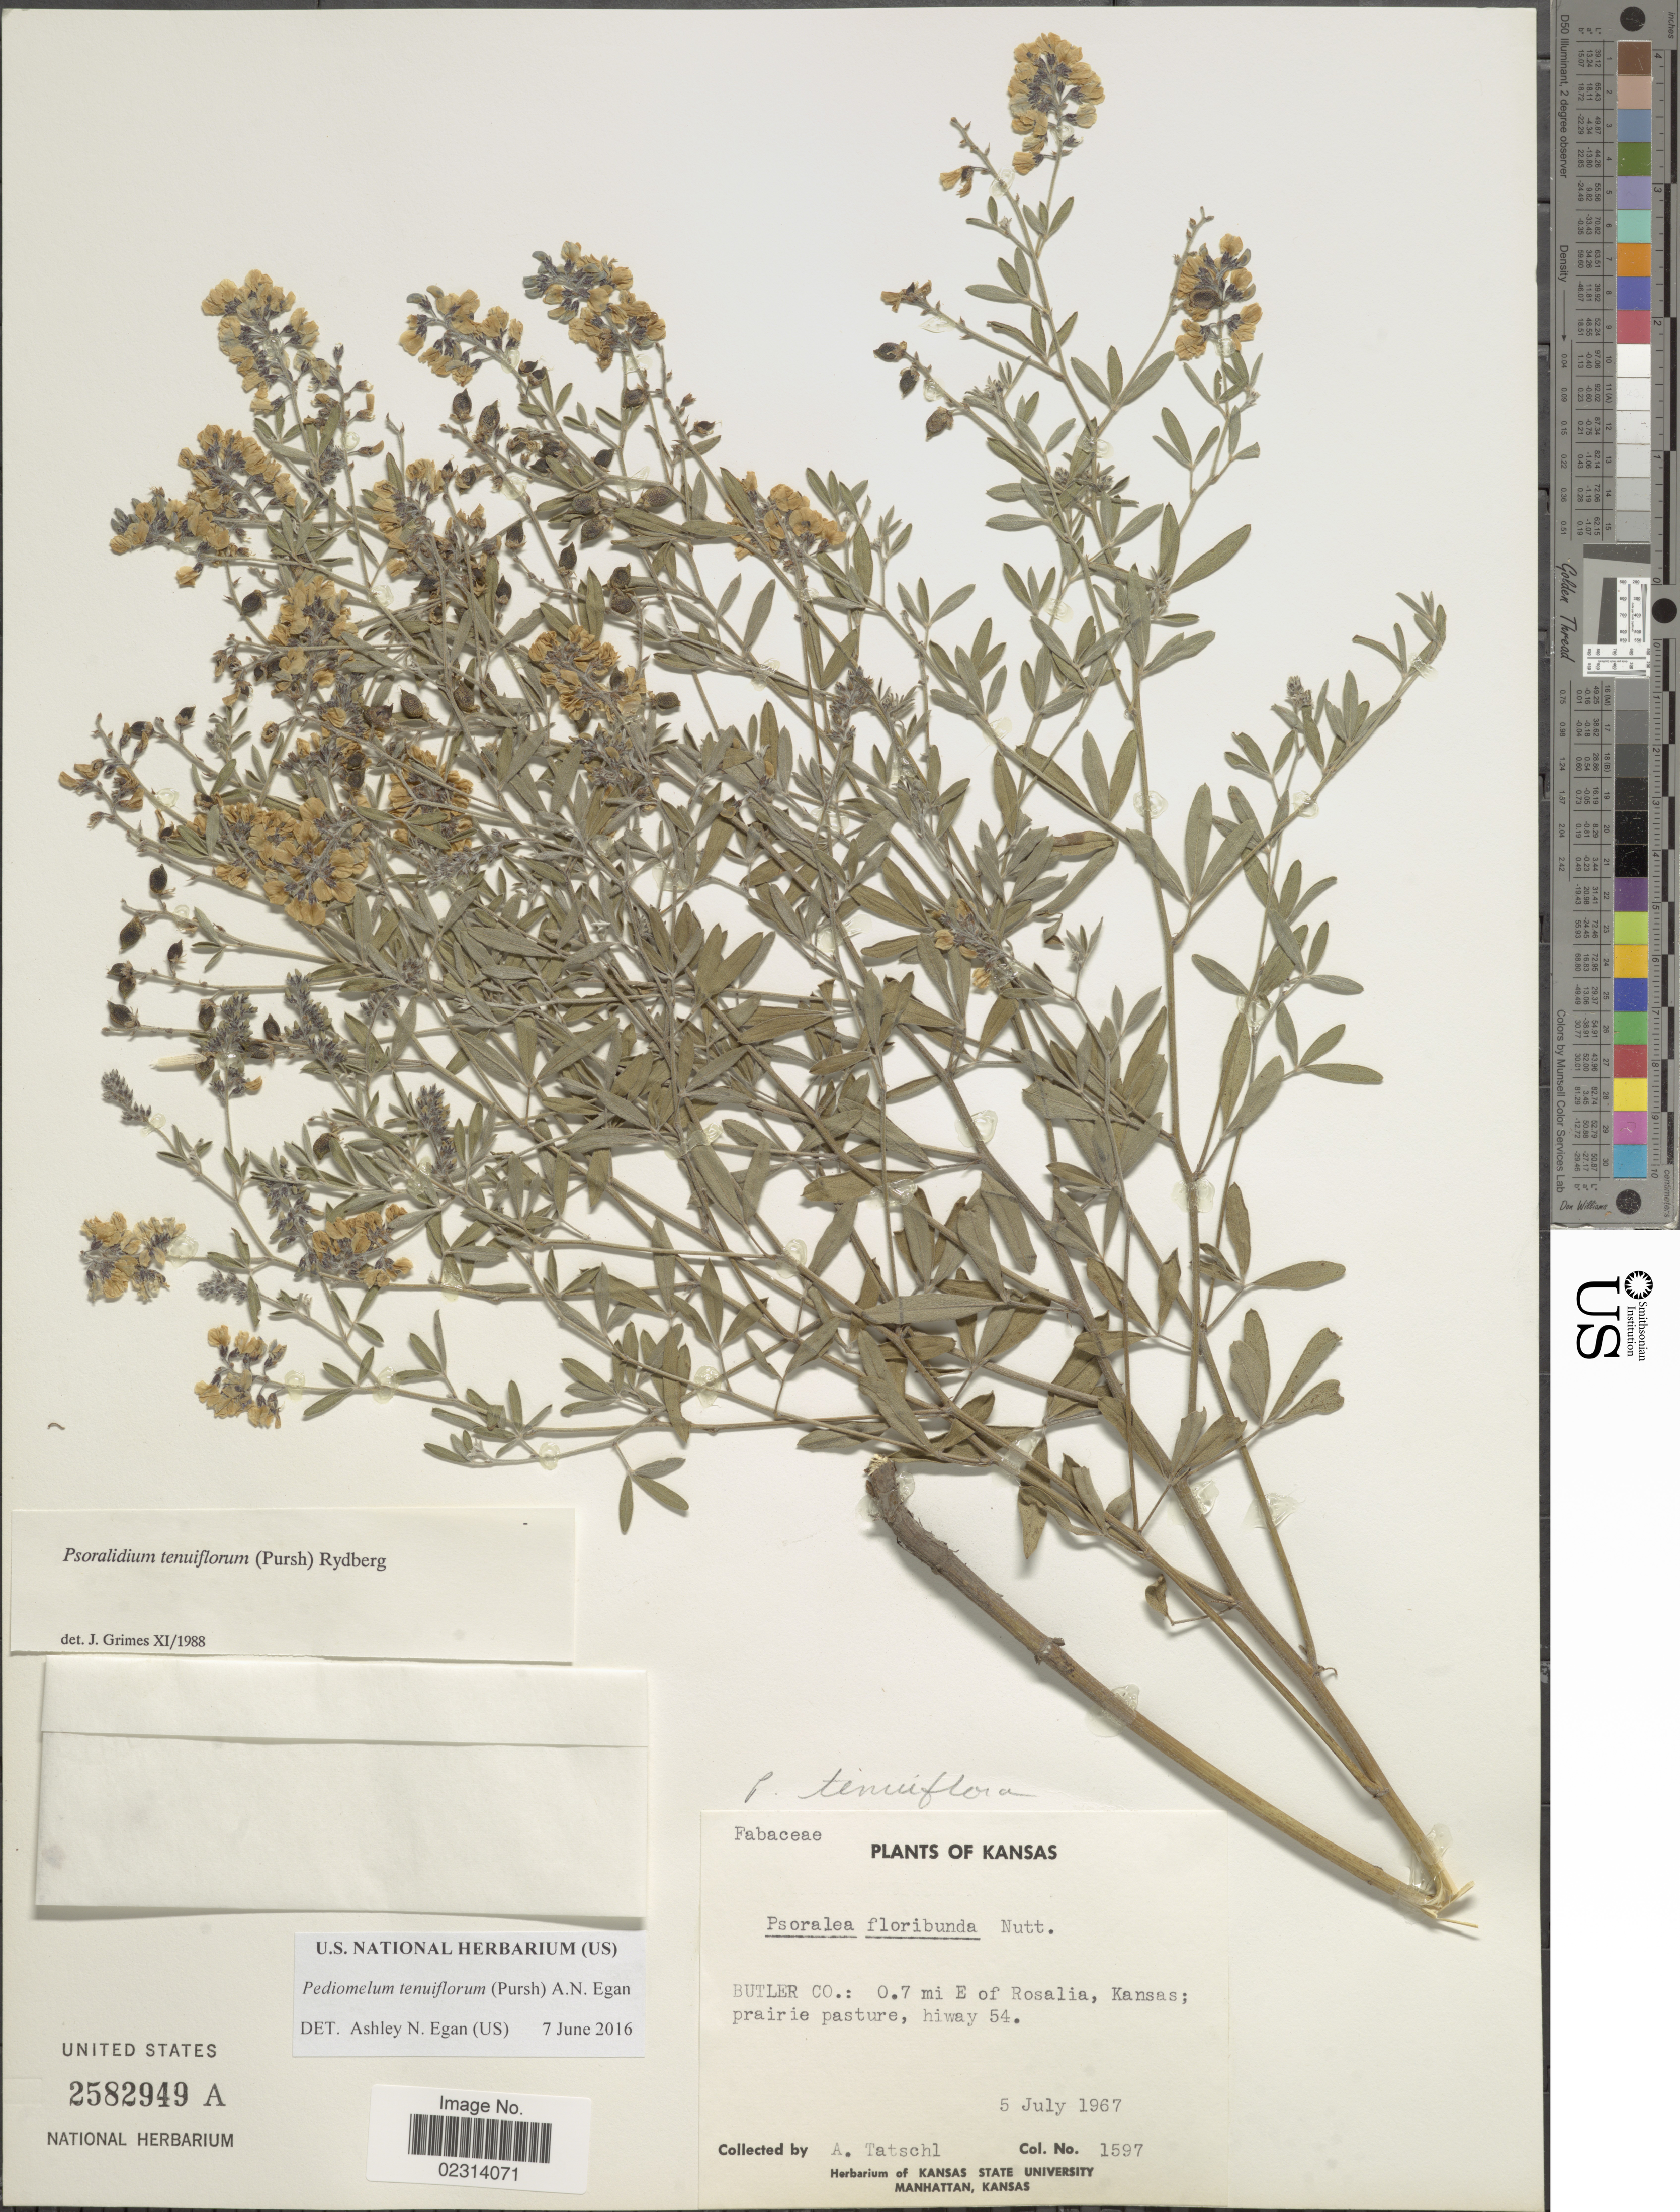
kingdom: Plantae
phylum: Tracheophyta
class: Magnoliopsida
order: Fabales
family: Fabaceae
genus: Psoralidium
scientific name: Psoralidium tenuiflorum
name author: (Pursh) Rydb.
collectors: A. Tatschl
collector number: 1597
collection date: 1967-07-05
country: United States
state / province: Kansas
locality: Butler Co.: 0.7 mi E of Rosalia, Kansas, prairie pasture, hiway 54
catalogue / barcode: US 2582949A